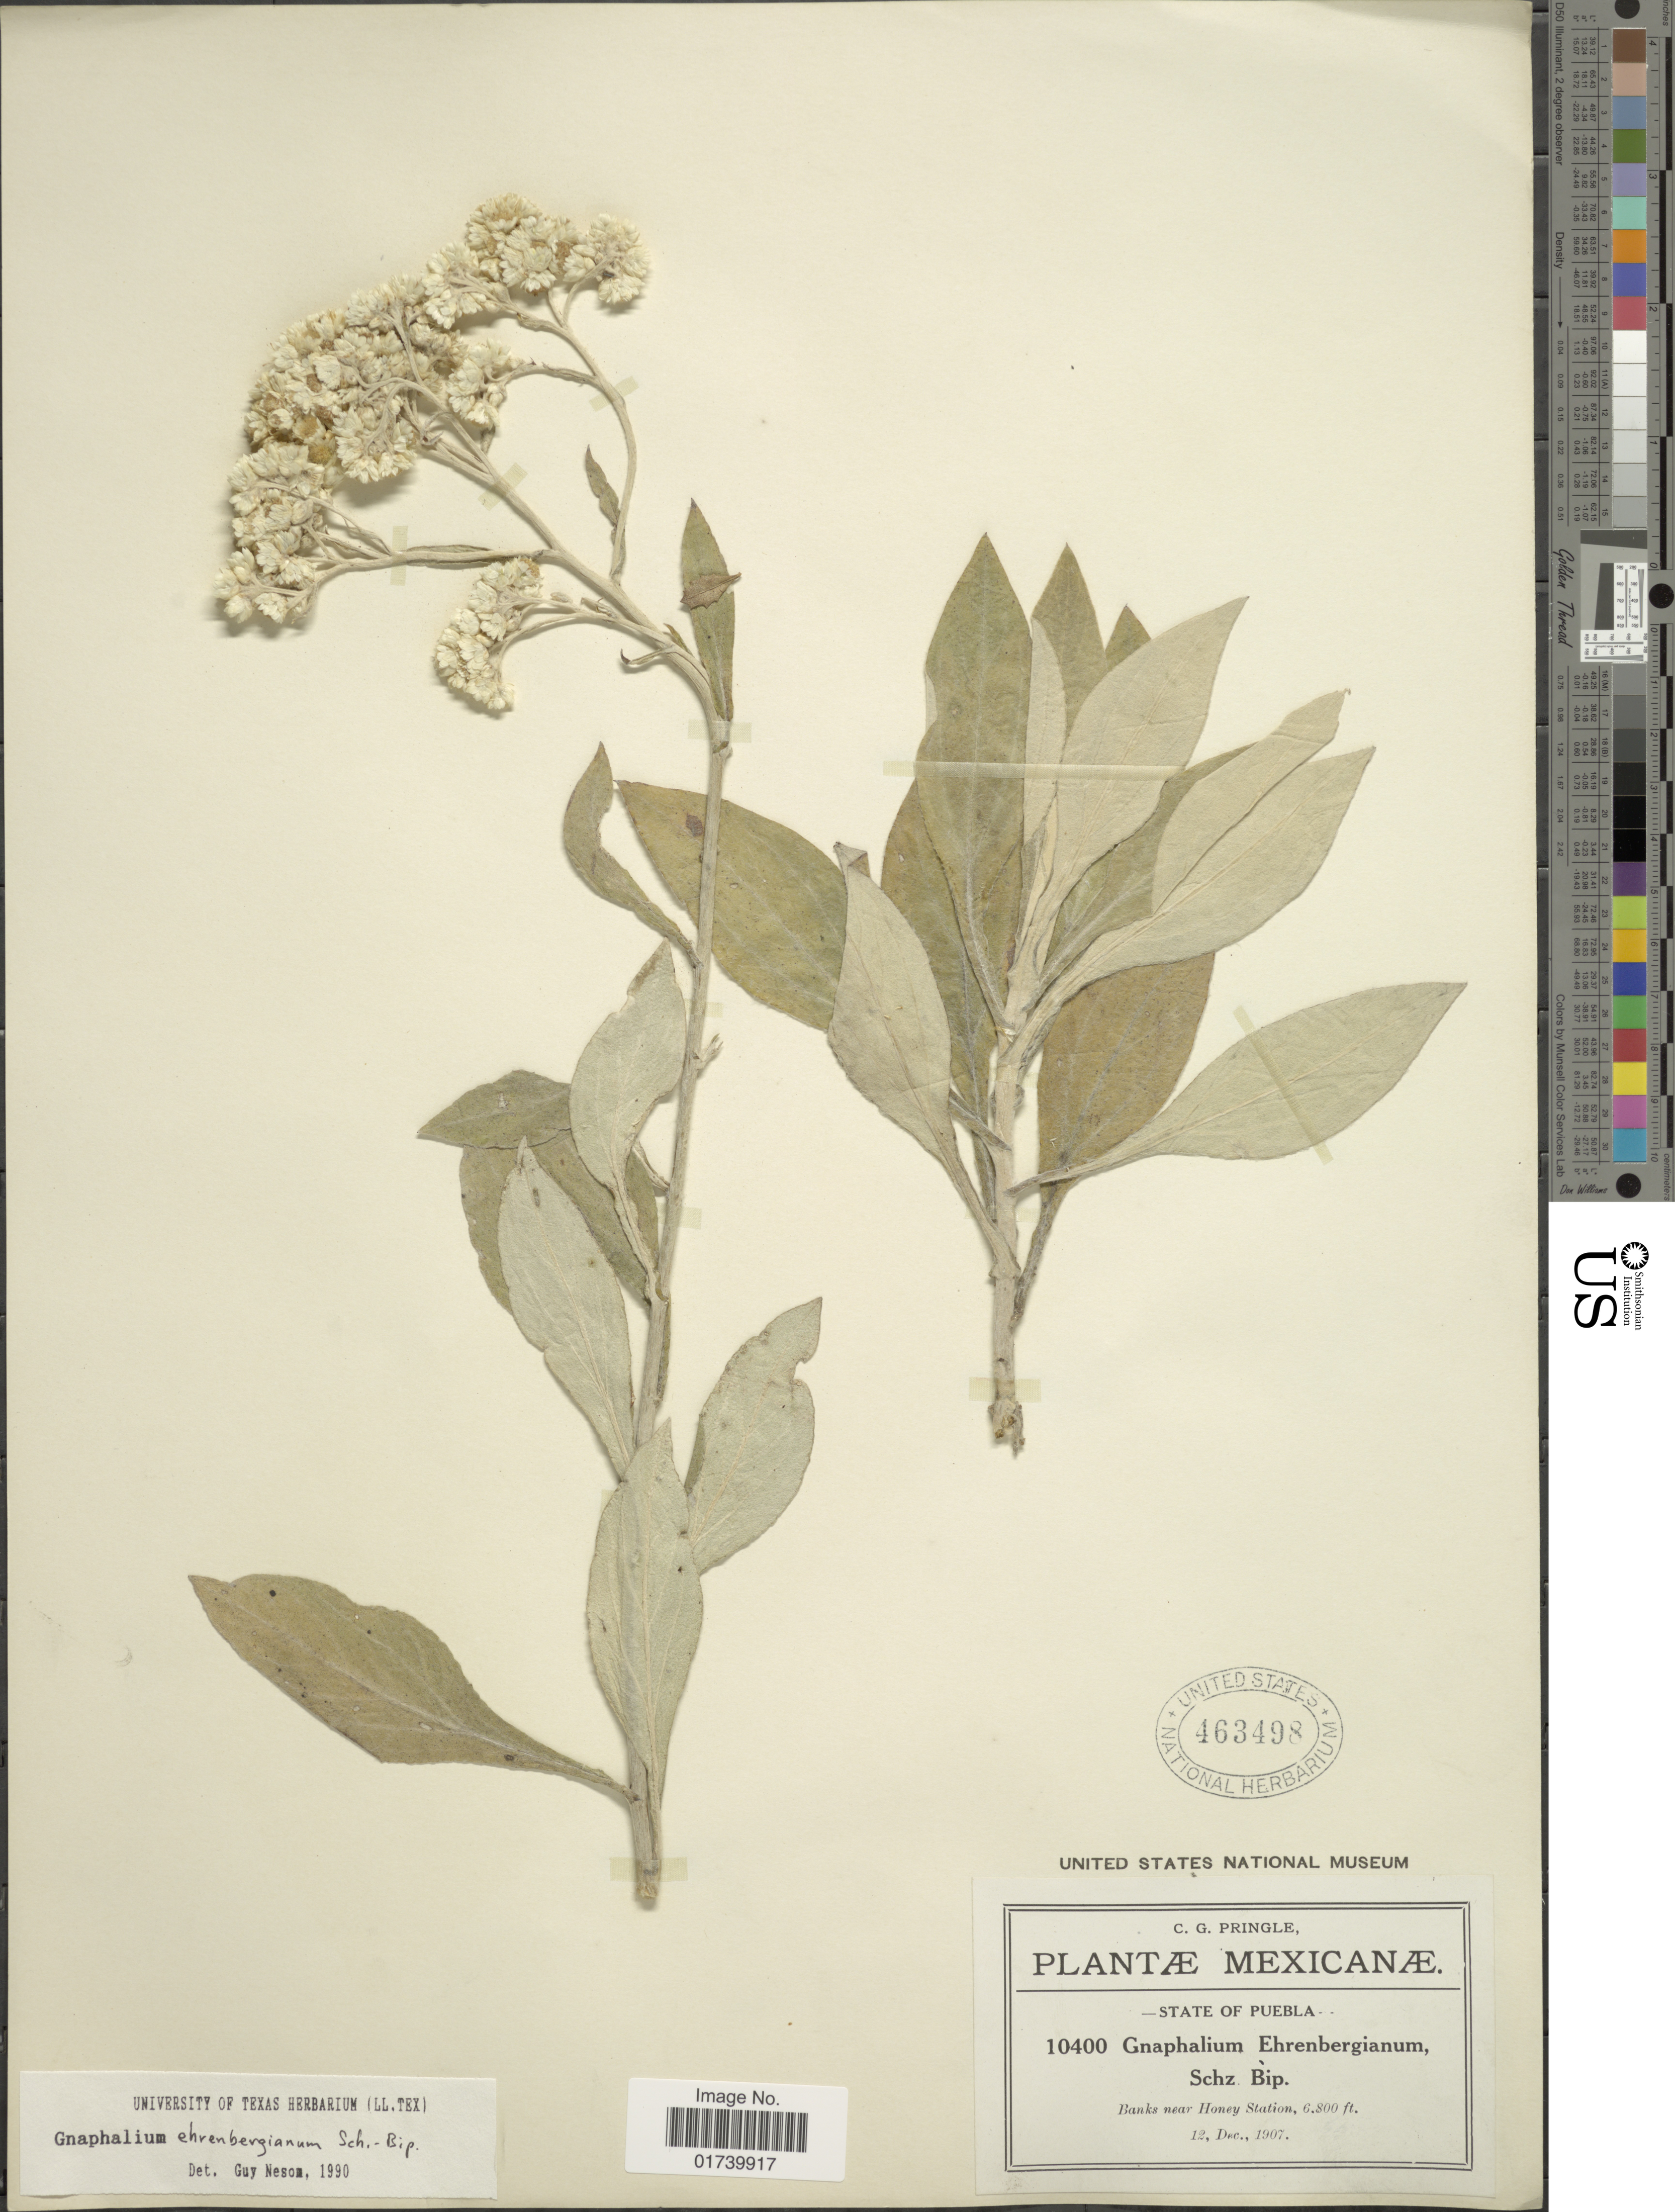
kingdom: Plantae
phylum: Tracheophyta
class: Magnoliopsida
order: Asterales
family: Asteraceae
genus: Pseudognaphalium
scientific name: Pseudognaphalium ehrenbergianum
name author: (Sch. Bip. ex Klatt) Hinojosa & Villaseñor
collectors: C. G. Pringle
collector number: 10400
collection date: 1907-12-12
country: Mexico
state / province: Puebla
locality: State of Puebla, banks near Honey Station.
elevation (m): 2073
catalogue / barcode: US 463498